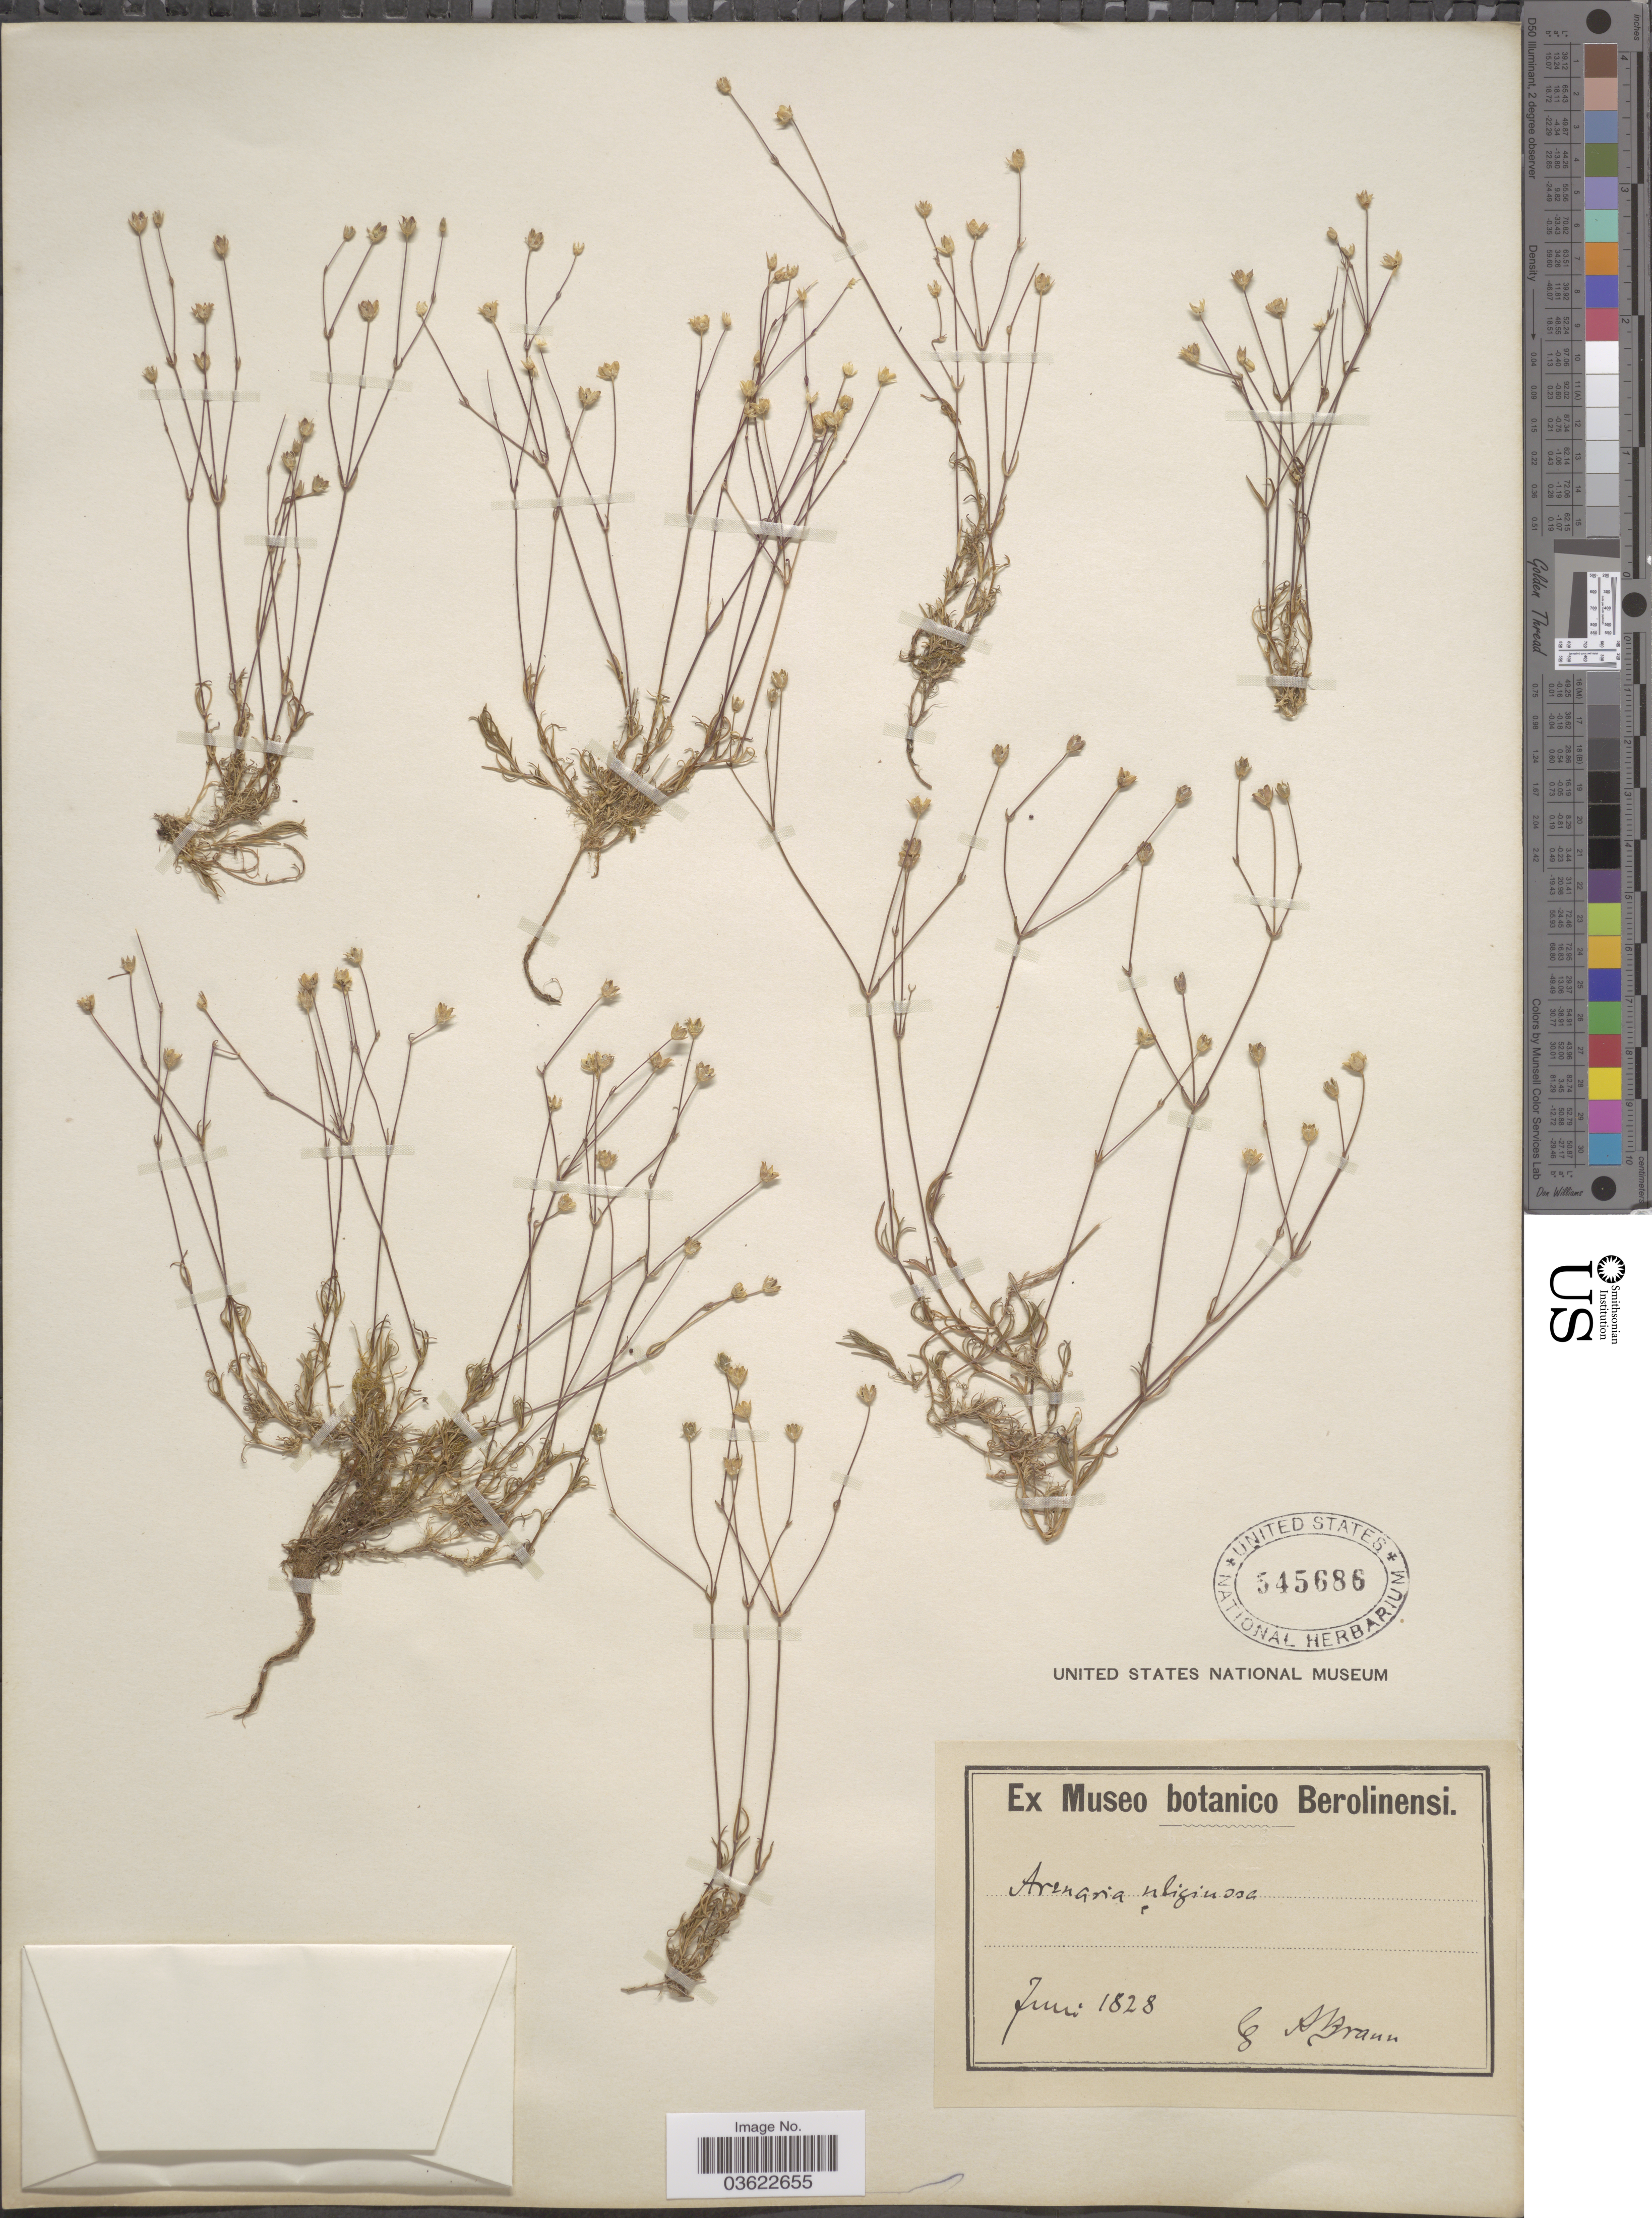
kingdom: Plantae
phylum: Tracheophyta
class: Magnoliopsida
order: Caryophyllales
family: Caryophyllaceae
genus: Arenaria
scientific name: Arenaria uliginosa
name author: Schleich. ex Lam. & DC.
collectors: A. Braun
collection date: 1828-06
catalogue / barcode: US 545686